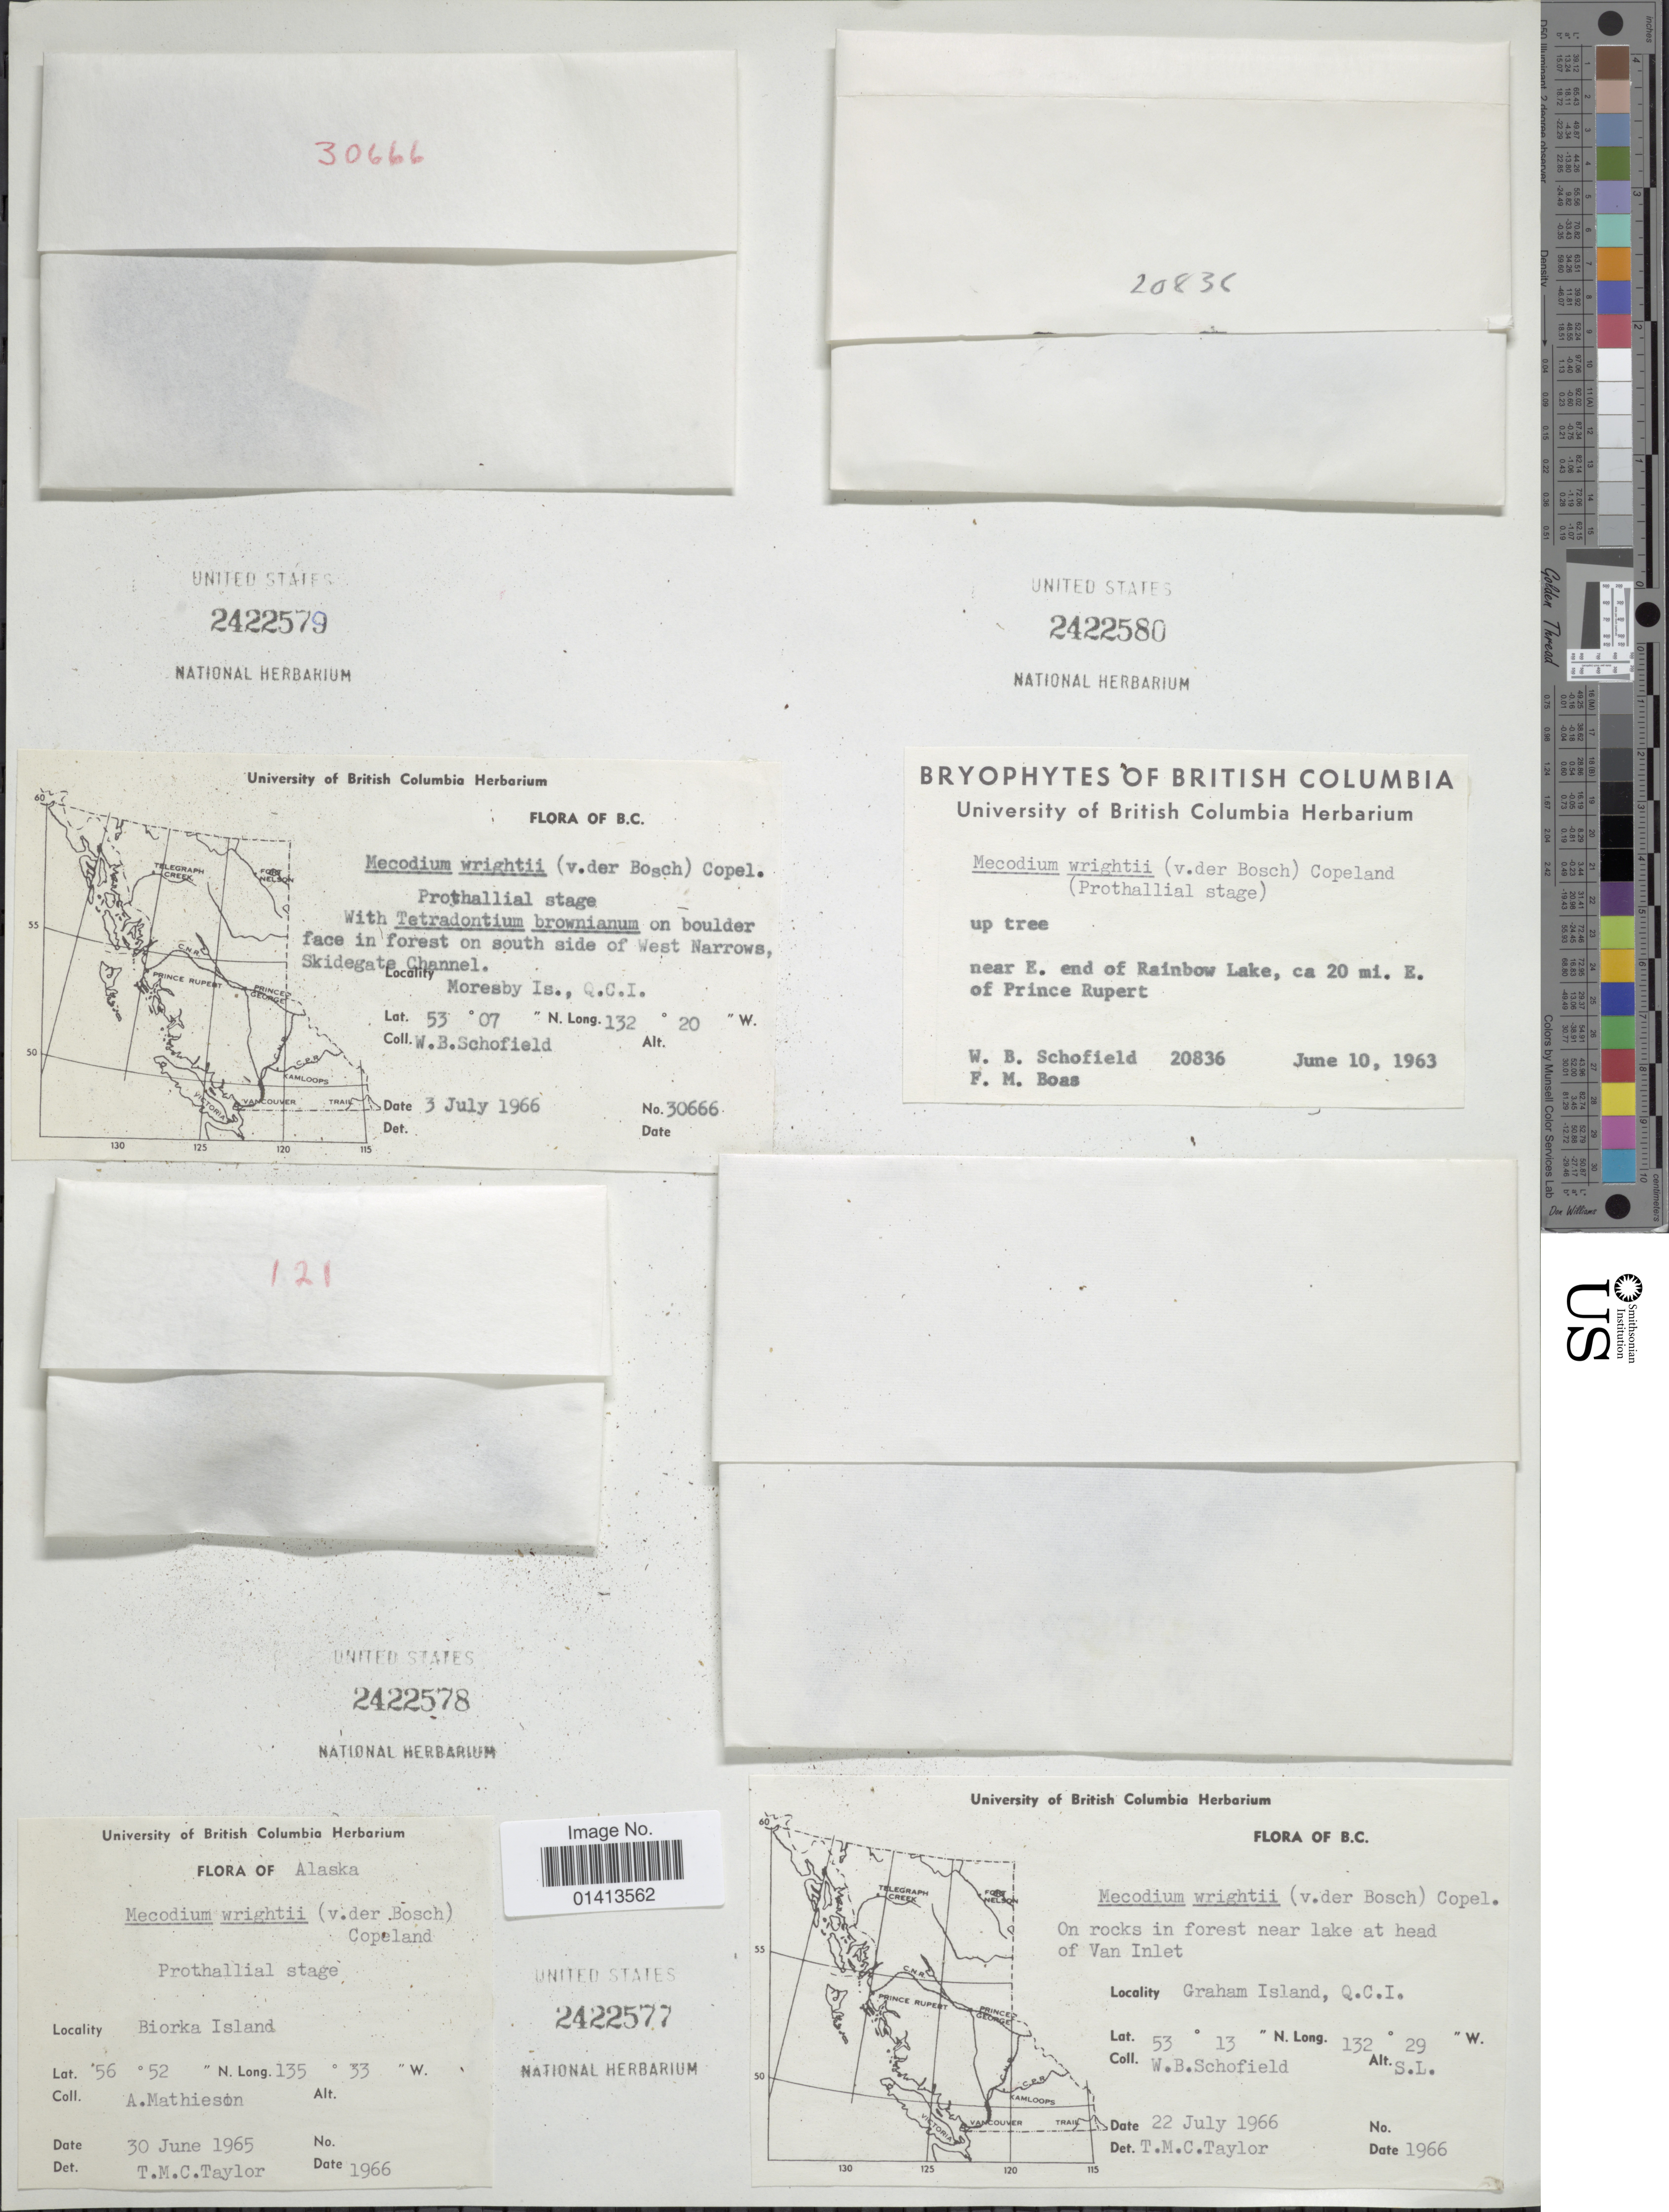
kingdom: Plantae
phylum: Tracheophyta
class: Polypodiopsida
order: Hymenophyllales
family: Hymenophyllaceae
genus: Hymenophyllum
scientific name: Hymenophyllum wrightii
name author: Bosch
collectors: W. Schofield & F. Boas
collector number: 20836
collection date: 1963-06-10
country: Canada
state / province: British Columbia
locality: Near E end of Rainbow lake, ca 20 mi. E of prince Rupert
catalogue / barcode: US 2422580-3